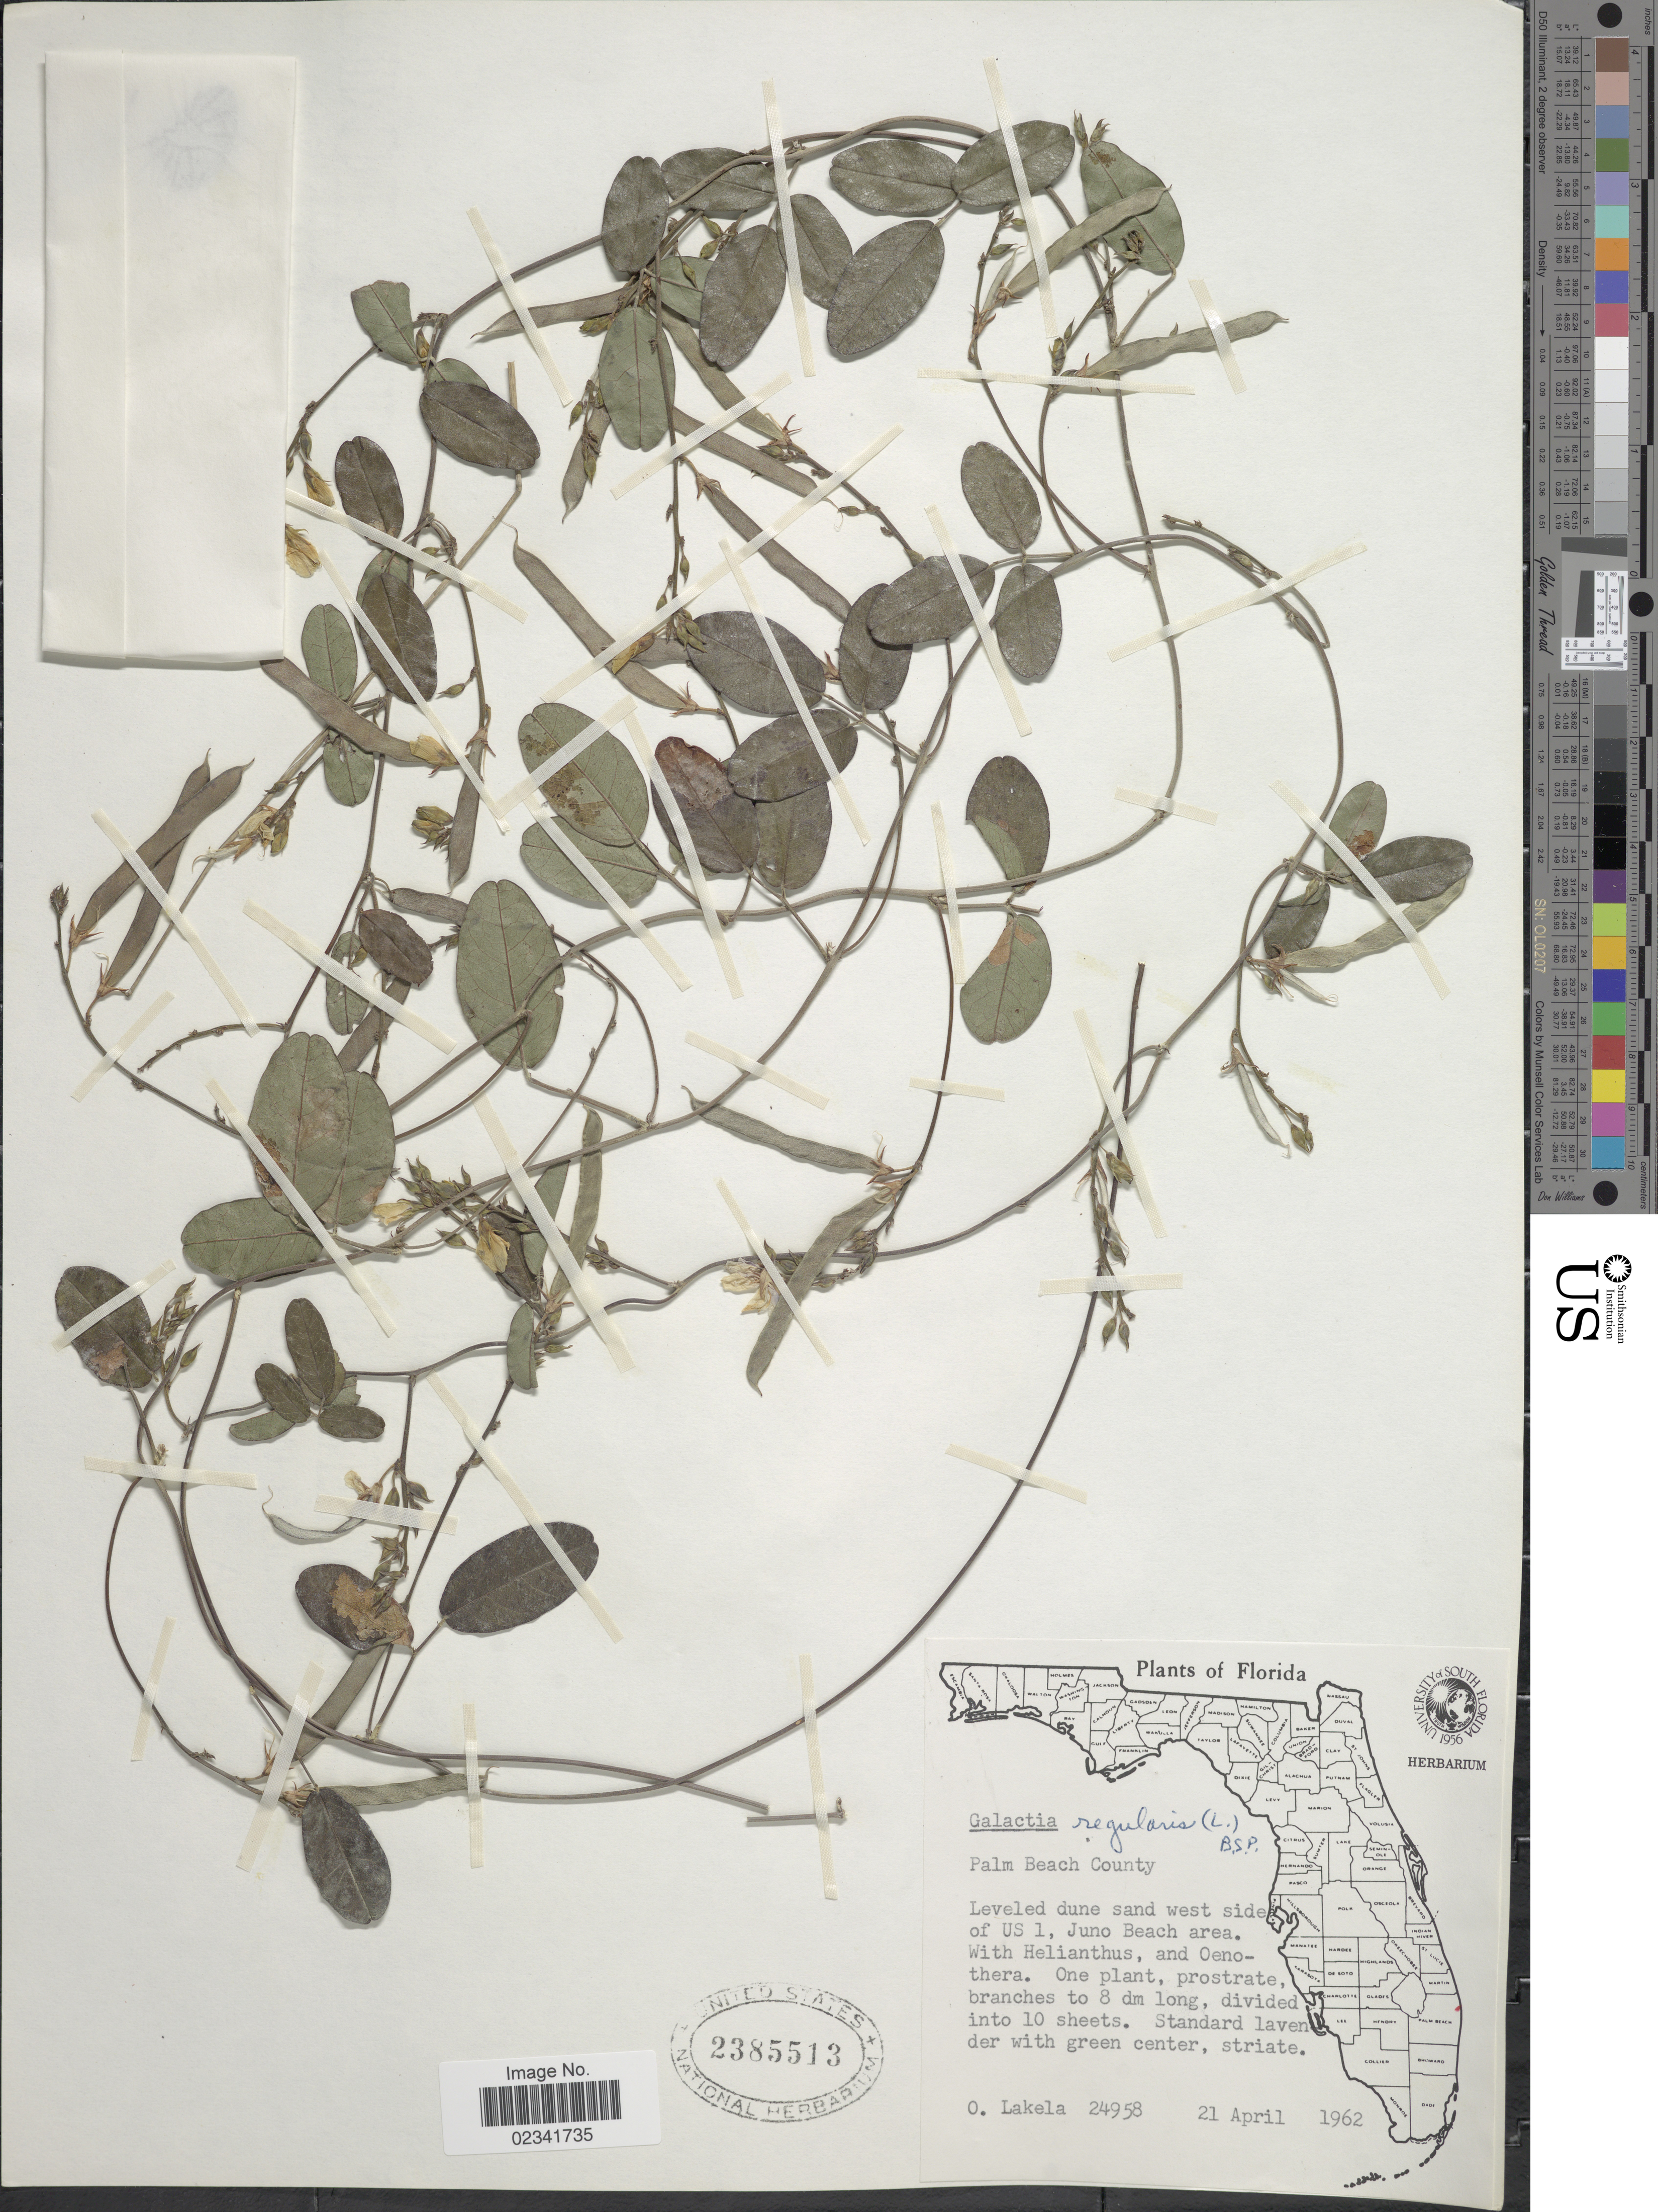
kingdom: Plantae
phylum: Tracheophyta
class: Magnoliopsida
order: Fabales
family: Fabaceae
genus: Galactia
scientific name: Galactia regularis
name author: (L.) Britton, Stearns & Poggenb.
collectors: O. Lakela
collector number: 34958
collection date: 1962-04-21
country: United States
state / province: Florida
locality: Palm Beach County, Leveled dune sand west side of US 1, Juno Beach area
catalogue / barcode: US 2385513